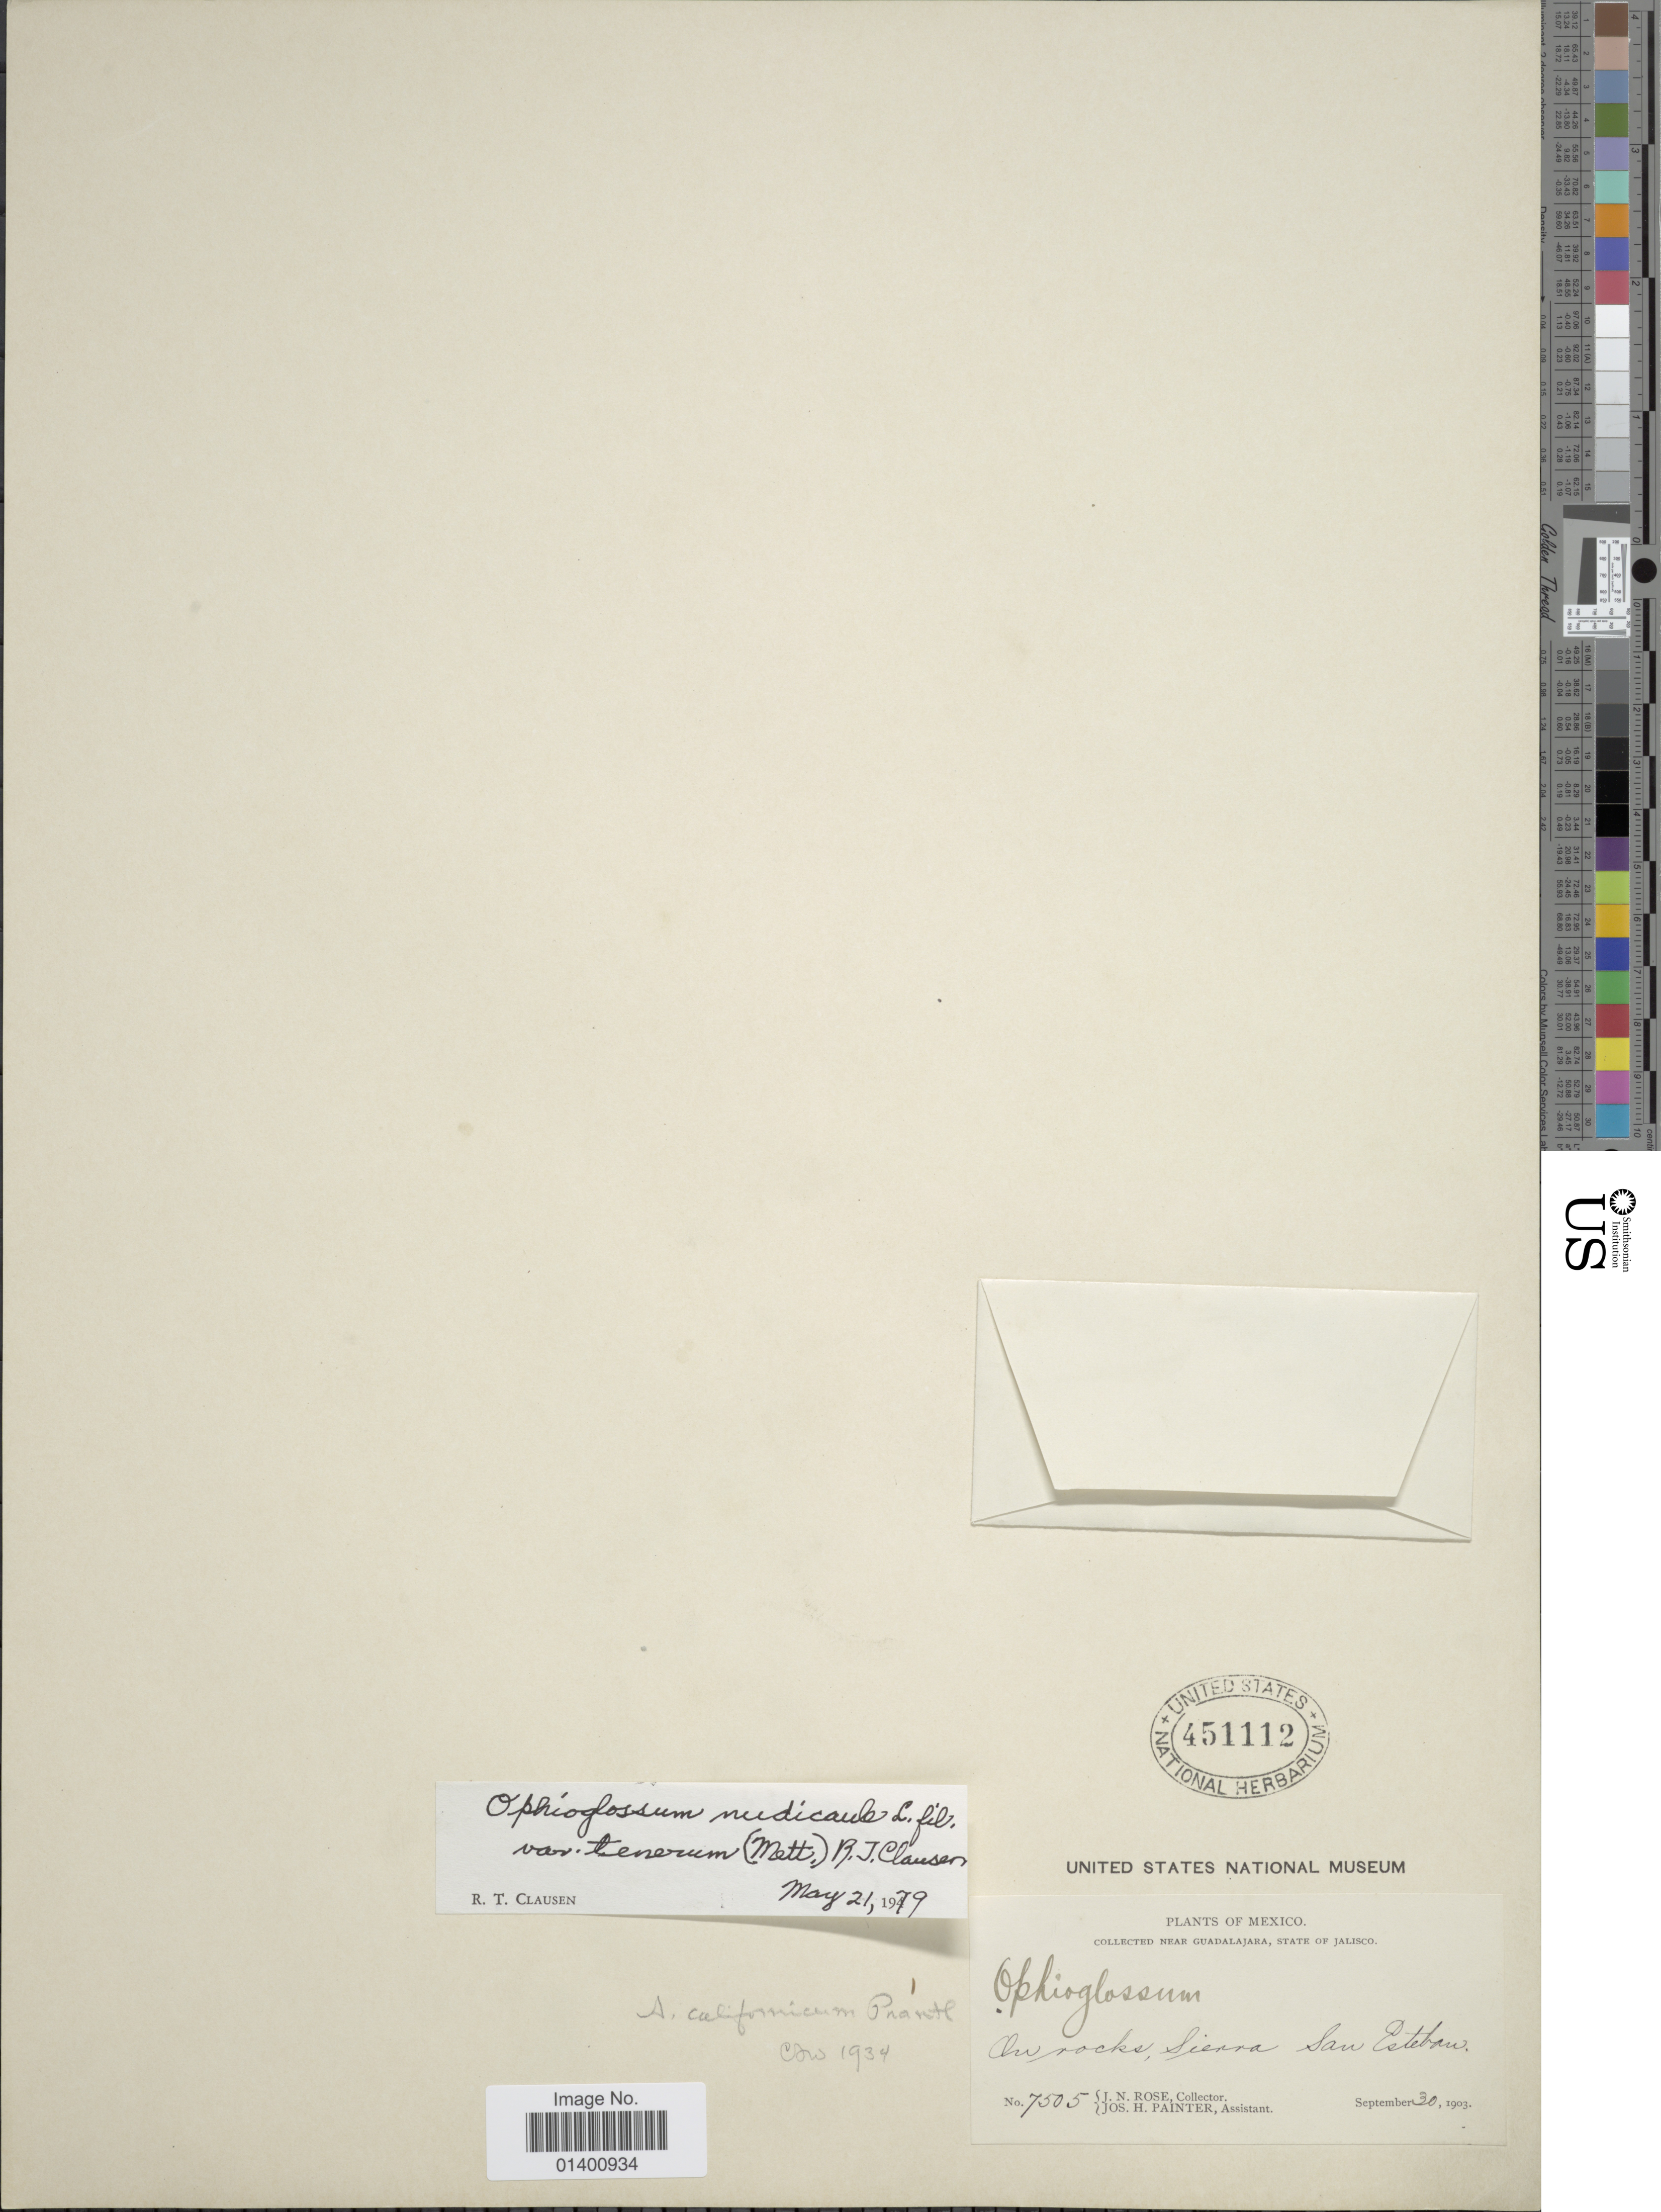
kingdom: Plantae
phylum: Tracheophyta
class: Polypodiopsida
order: Ophioglossales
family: Ophioglossaceae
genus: Ophioglossum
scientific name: Ophioglossum nudicaule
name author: L. f.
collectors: J. N. Rose & J. H. Painter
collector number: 7505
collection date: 1903-09-30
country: Mexico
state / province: Jalisco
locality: Near Guadalajara, Sierra San Esteban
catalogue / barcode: US 451112